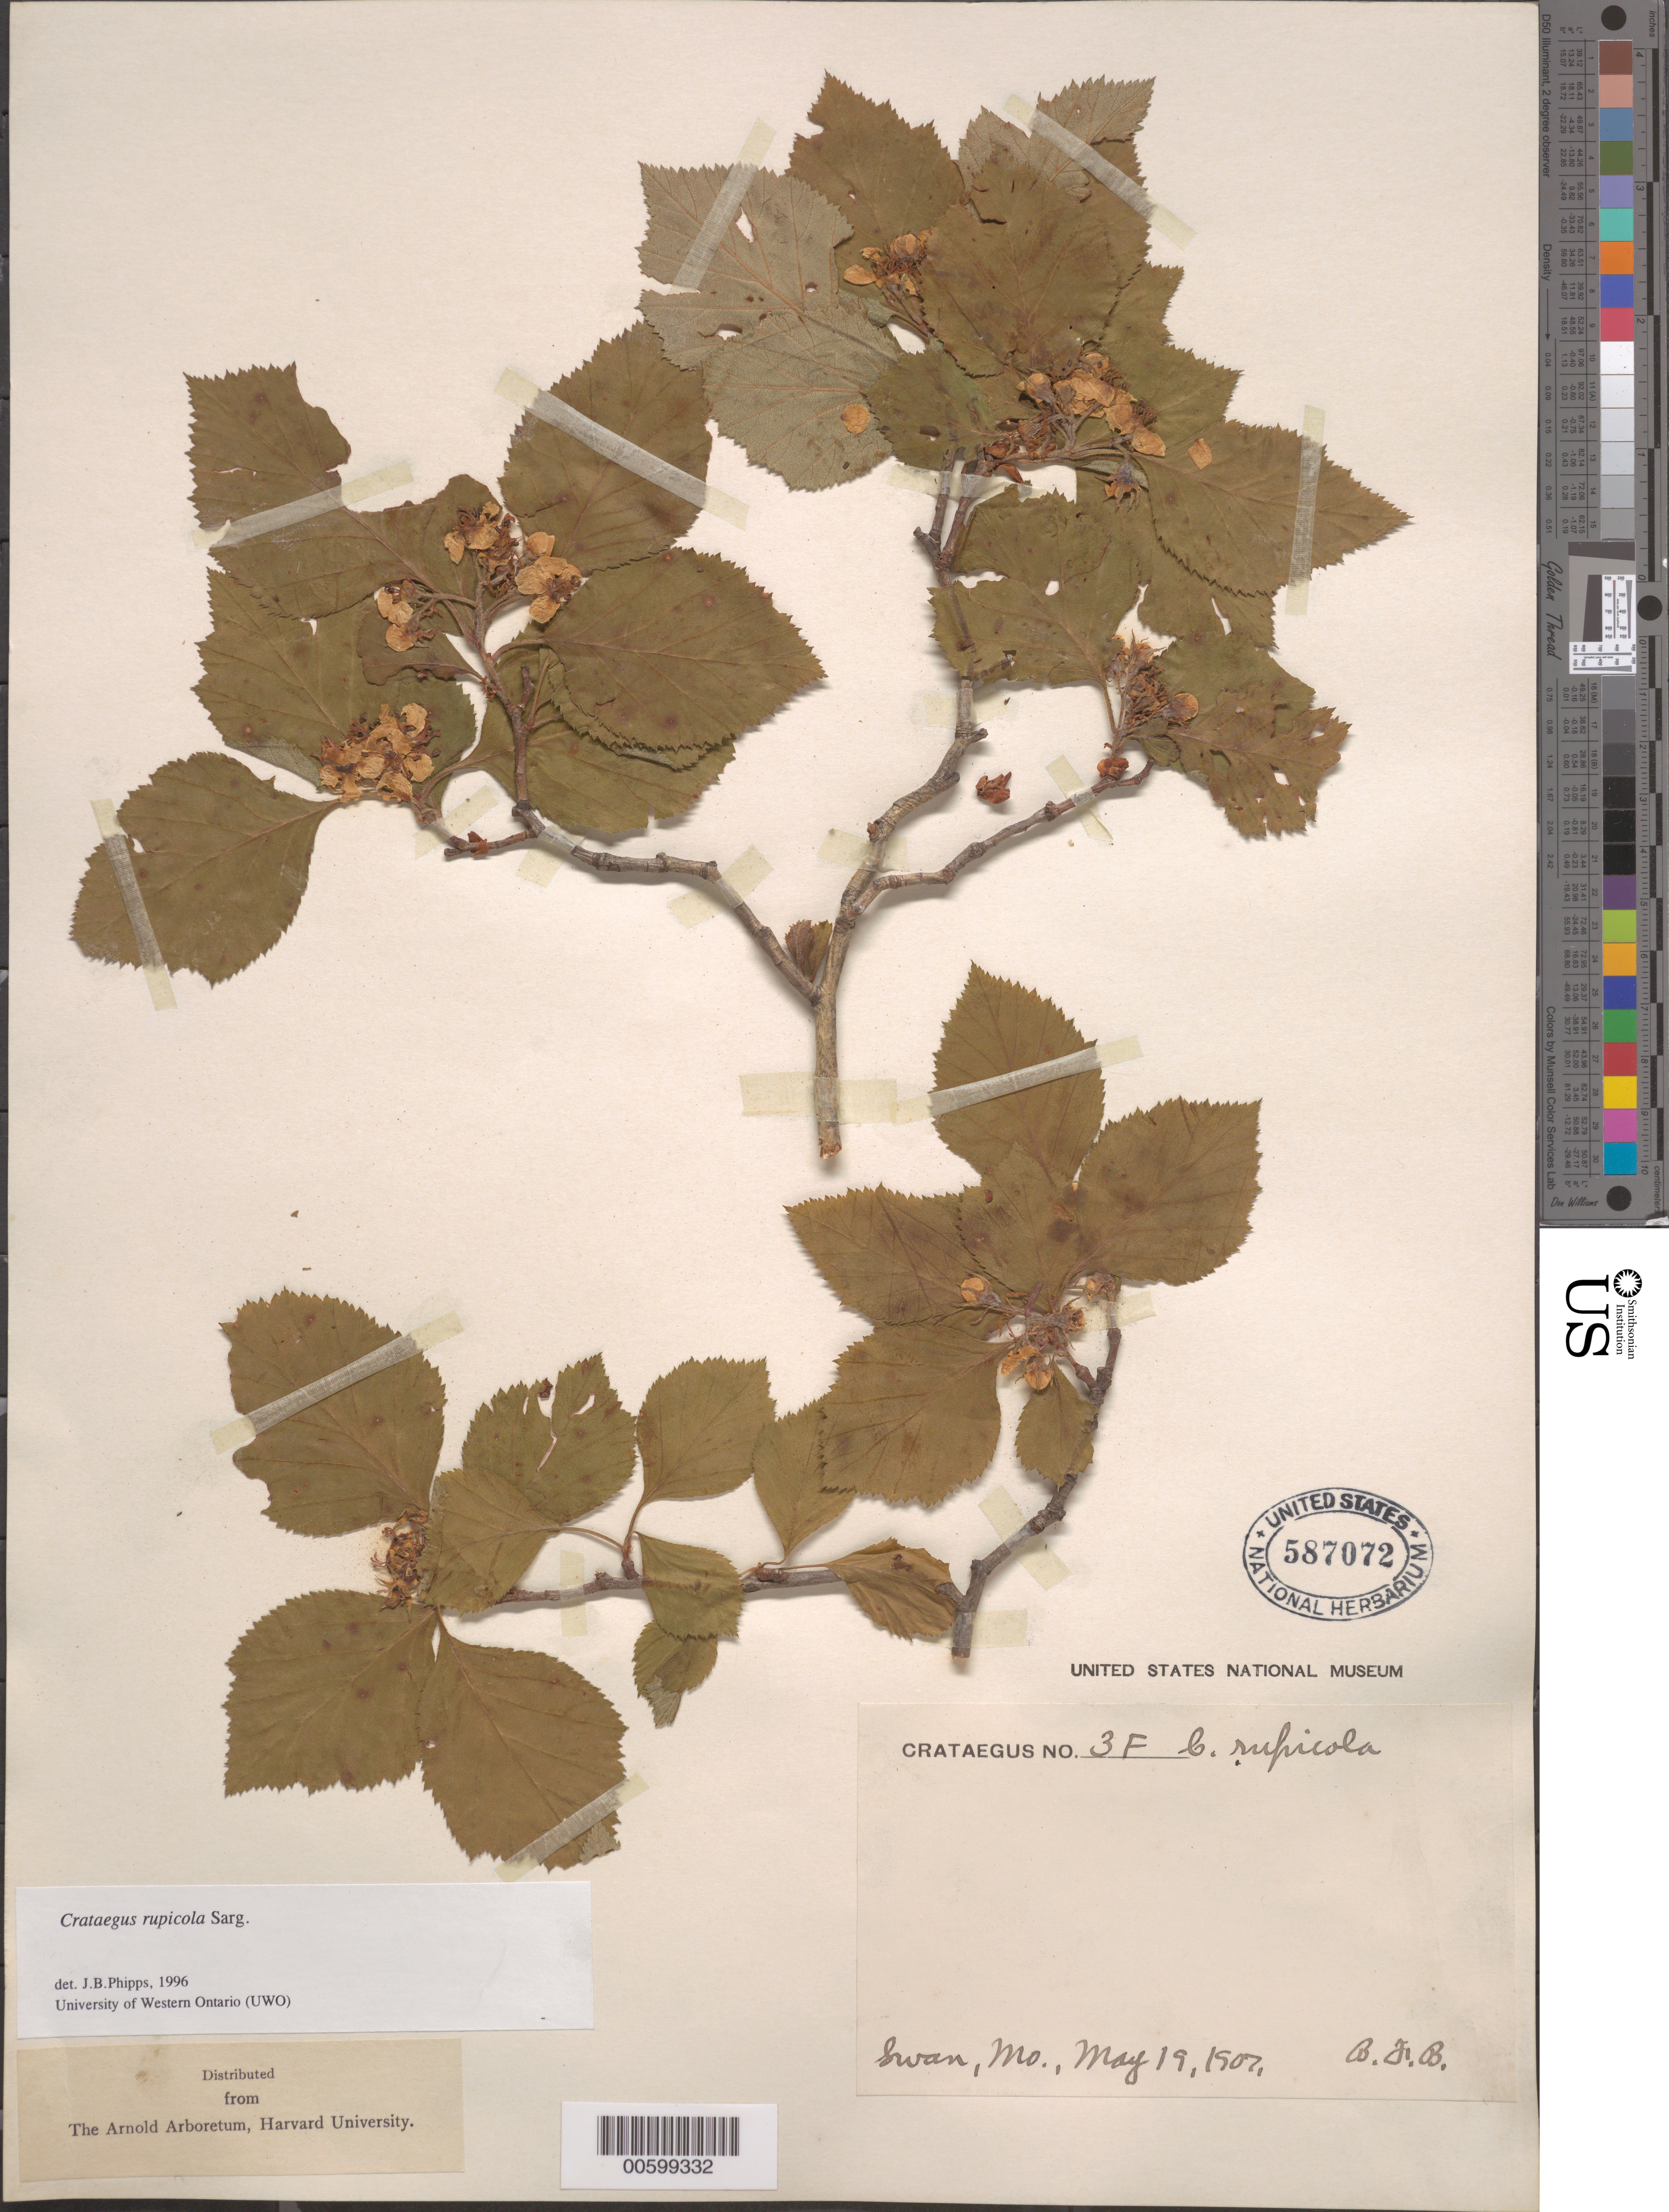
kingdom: Plantae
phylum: Tracheophyta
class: Magnoliopsida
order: Rosales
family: Rosaceae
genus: Crataegus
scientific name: Crataegus rupicola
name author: Sarg.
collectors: B. F. Bush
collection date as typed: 19 May 1907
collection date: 1907-05-19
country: United States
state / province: Missouri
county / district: Taney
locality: Swan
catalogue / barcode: US 587072